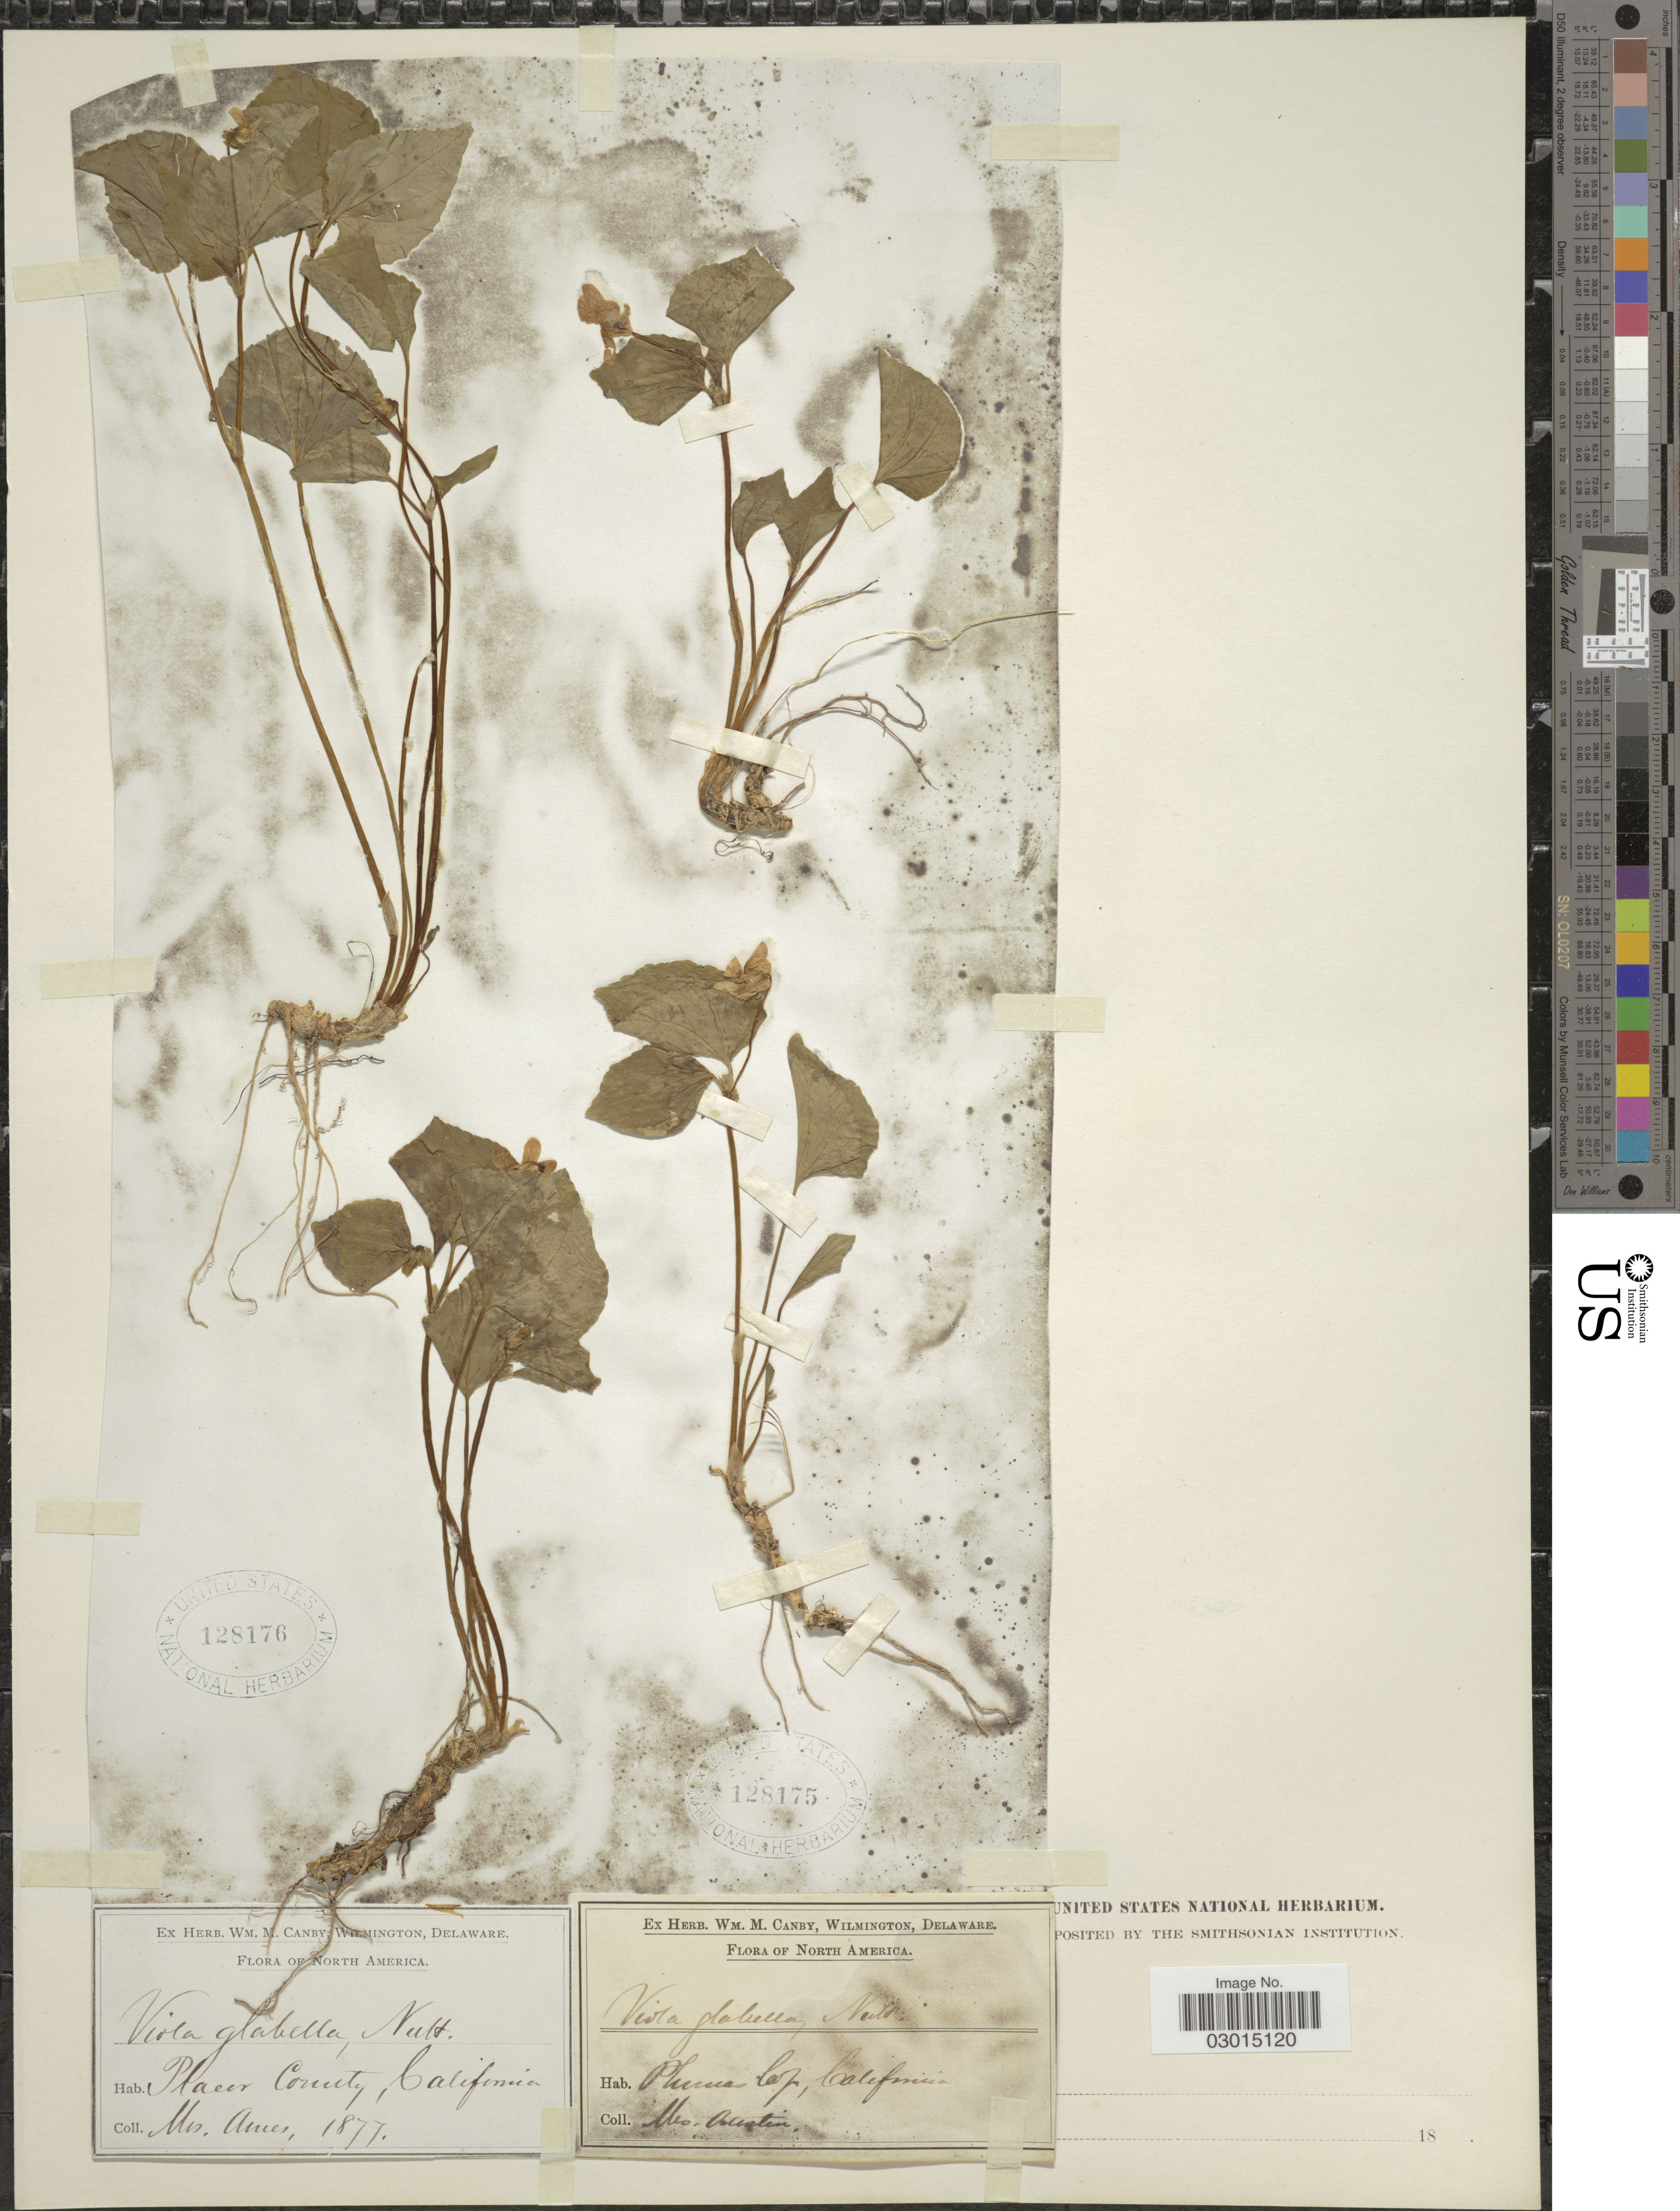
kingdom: Plantae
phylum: Tracheophyta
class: Magnoliopsida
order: Malpighiales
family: Violaceae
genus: Viola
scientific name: Viola glabella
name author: Nutt.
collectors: -- Ames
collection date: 1877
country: United States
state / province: California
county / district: Plumas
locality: Plumas County.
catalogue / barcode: US 128176-2